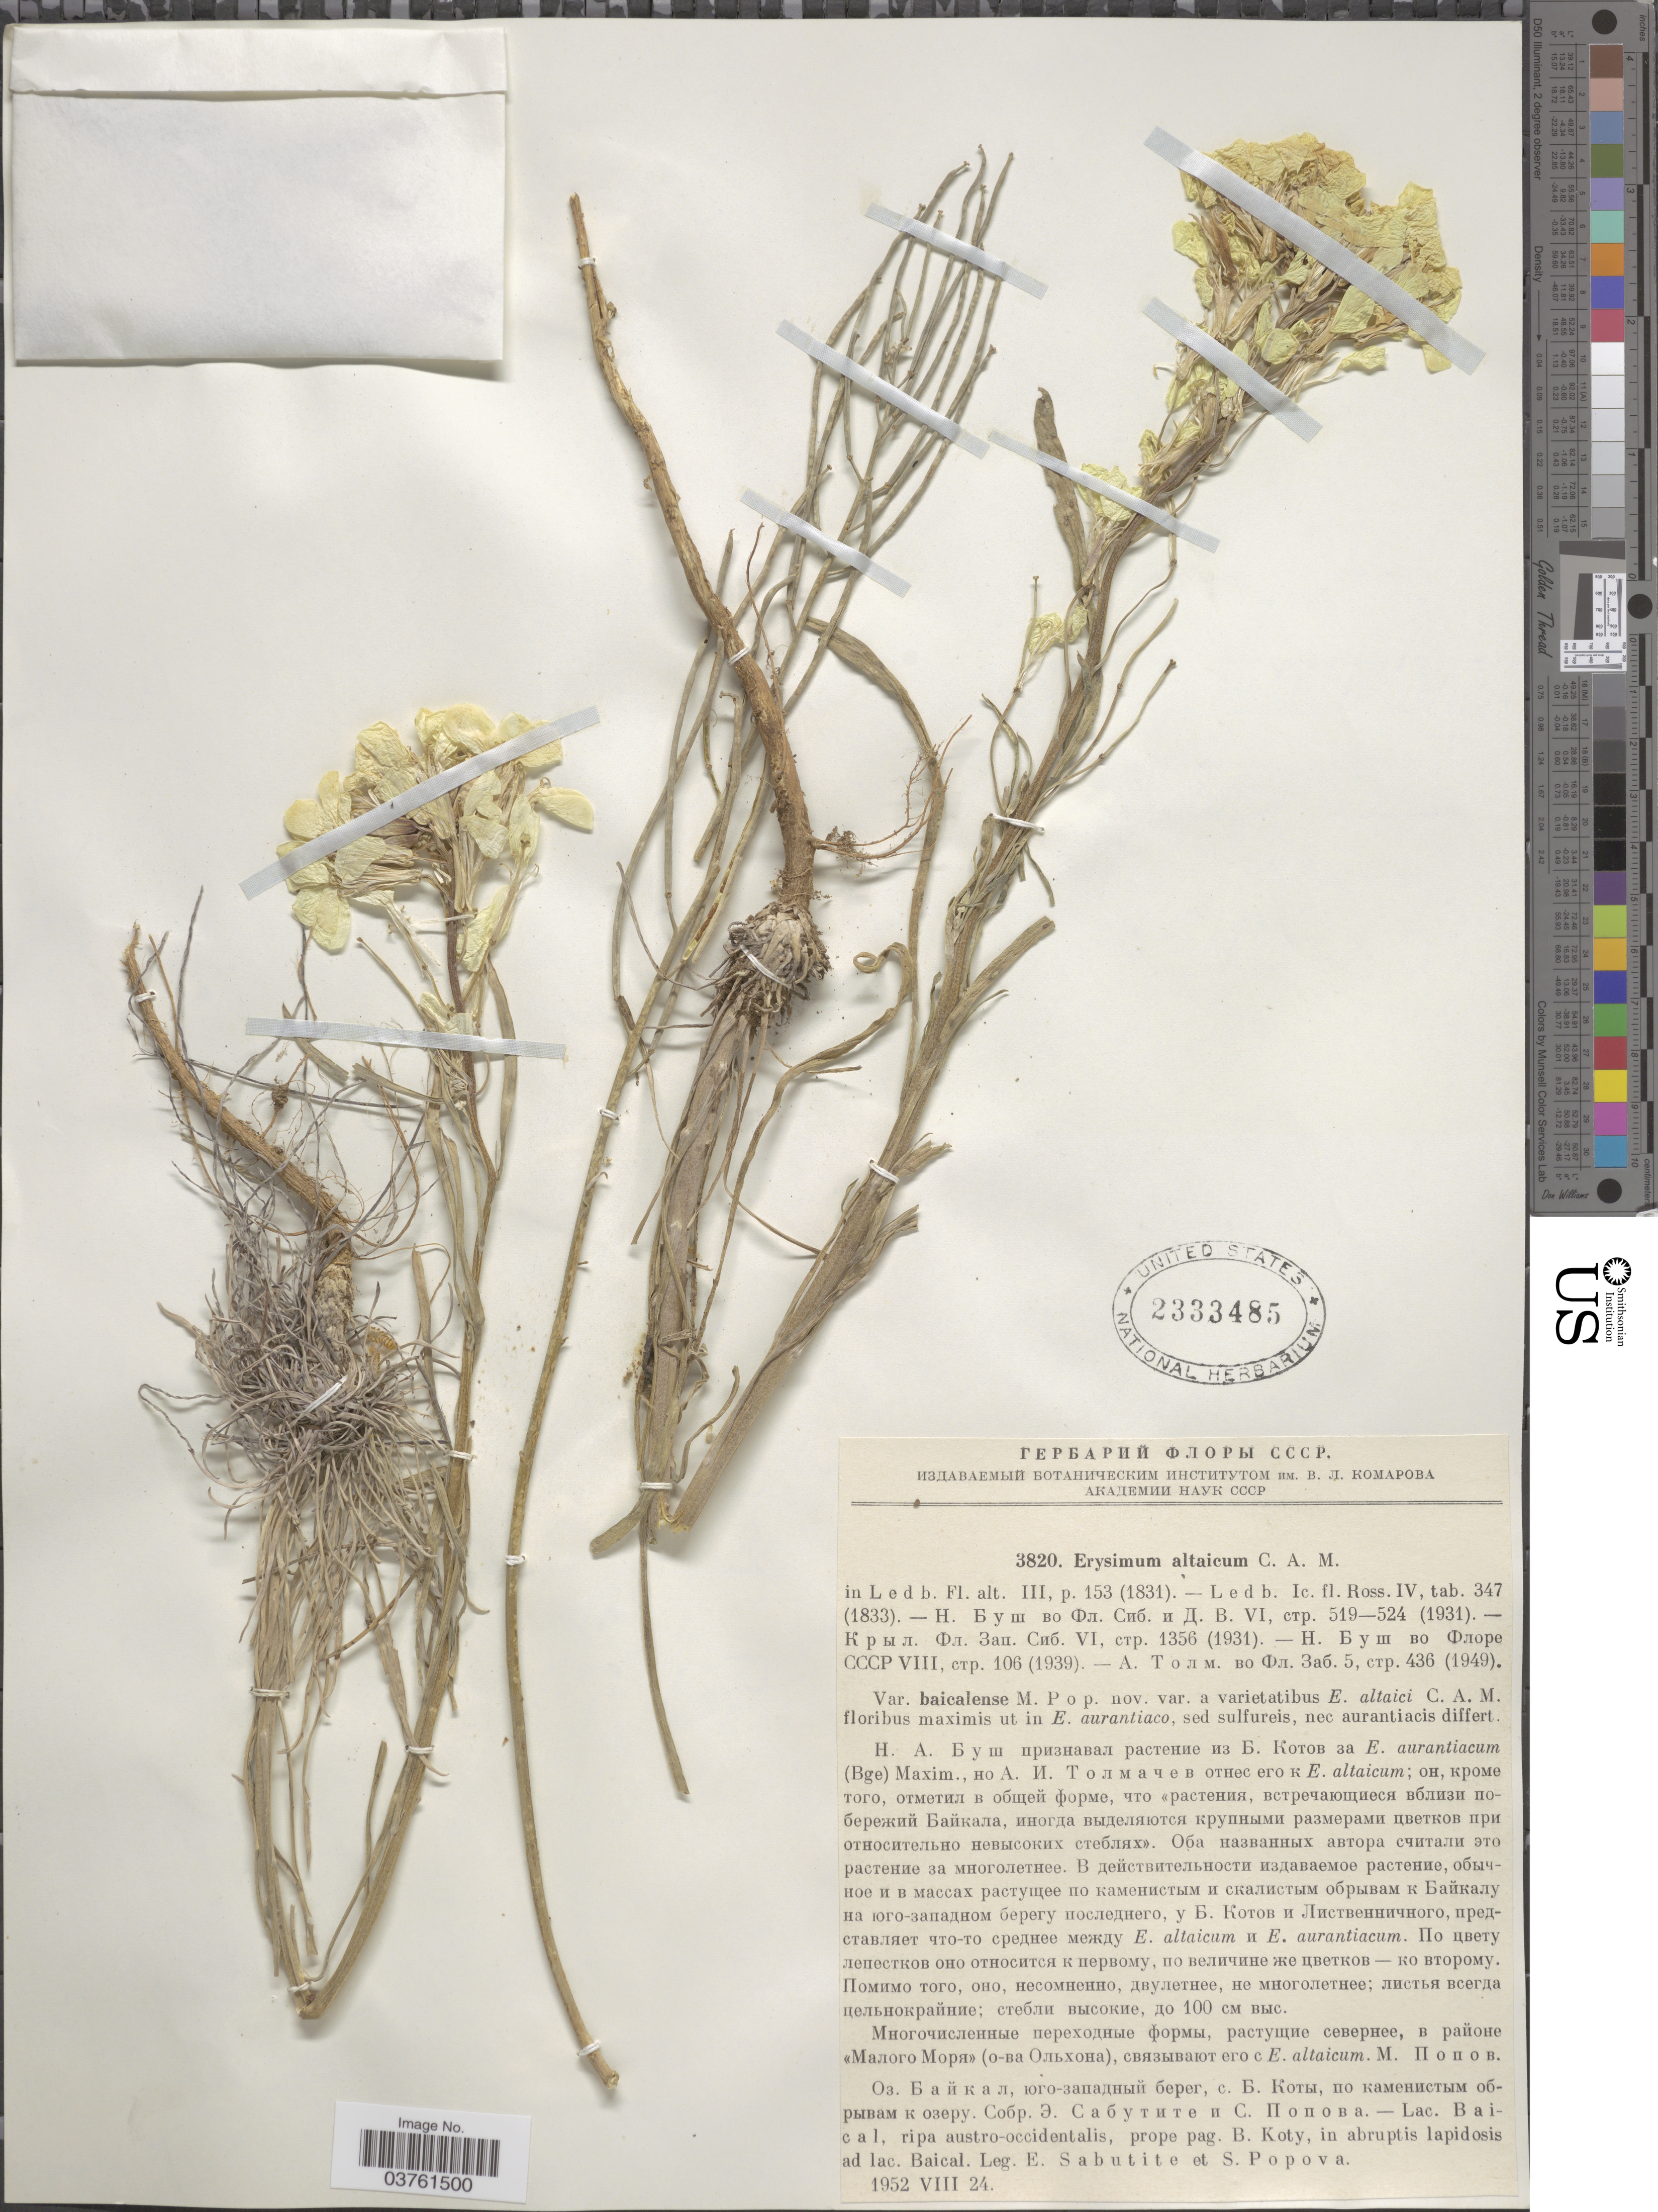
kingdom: Plantae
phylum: Tracheophyta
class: Magnoliopsida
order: Brassicales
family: Brassicaceae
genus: Erysimum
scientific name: Erysimum altaicum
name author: C.A. Mey.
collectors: E. Sabutite & S. Popova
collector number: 3820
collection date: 1952-08-24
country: Russian Federation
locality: Lac. Baical, ripa austro-occidentalis, prope pag. B. Koty, in abruptis lapidosis ad lac. Baical.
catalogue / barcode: US 2333485